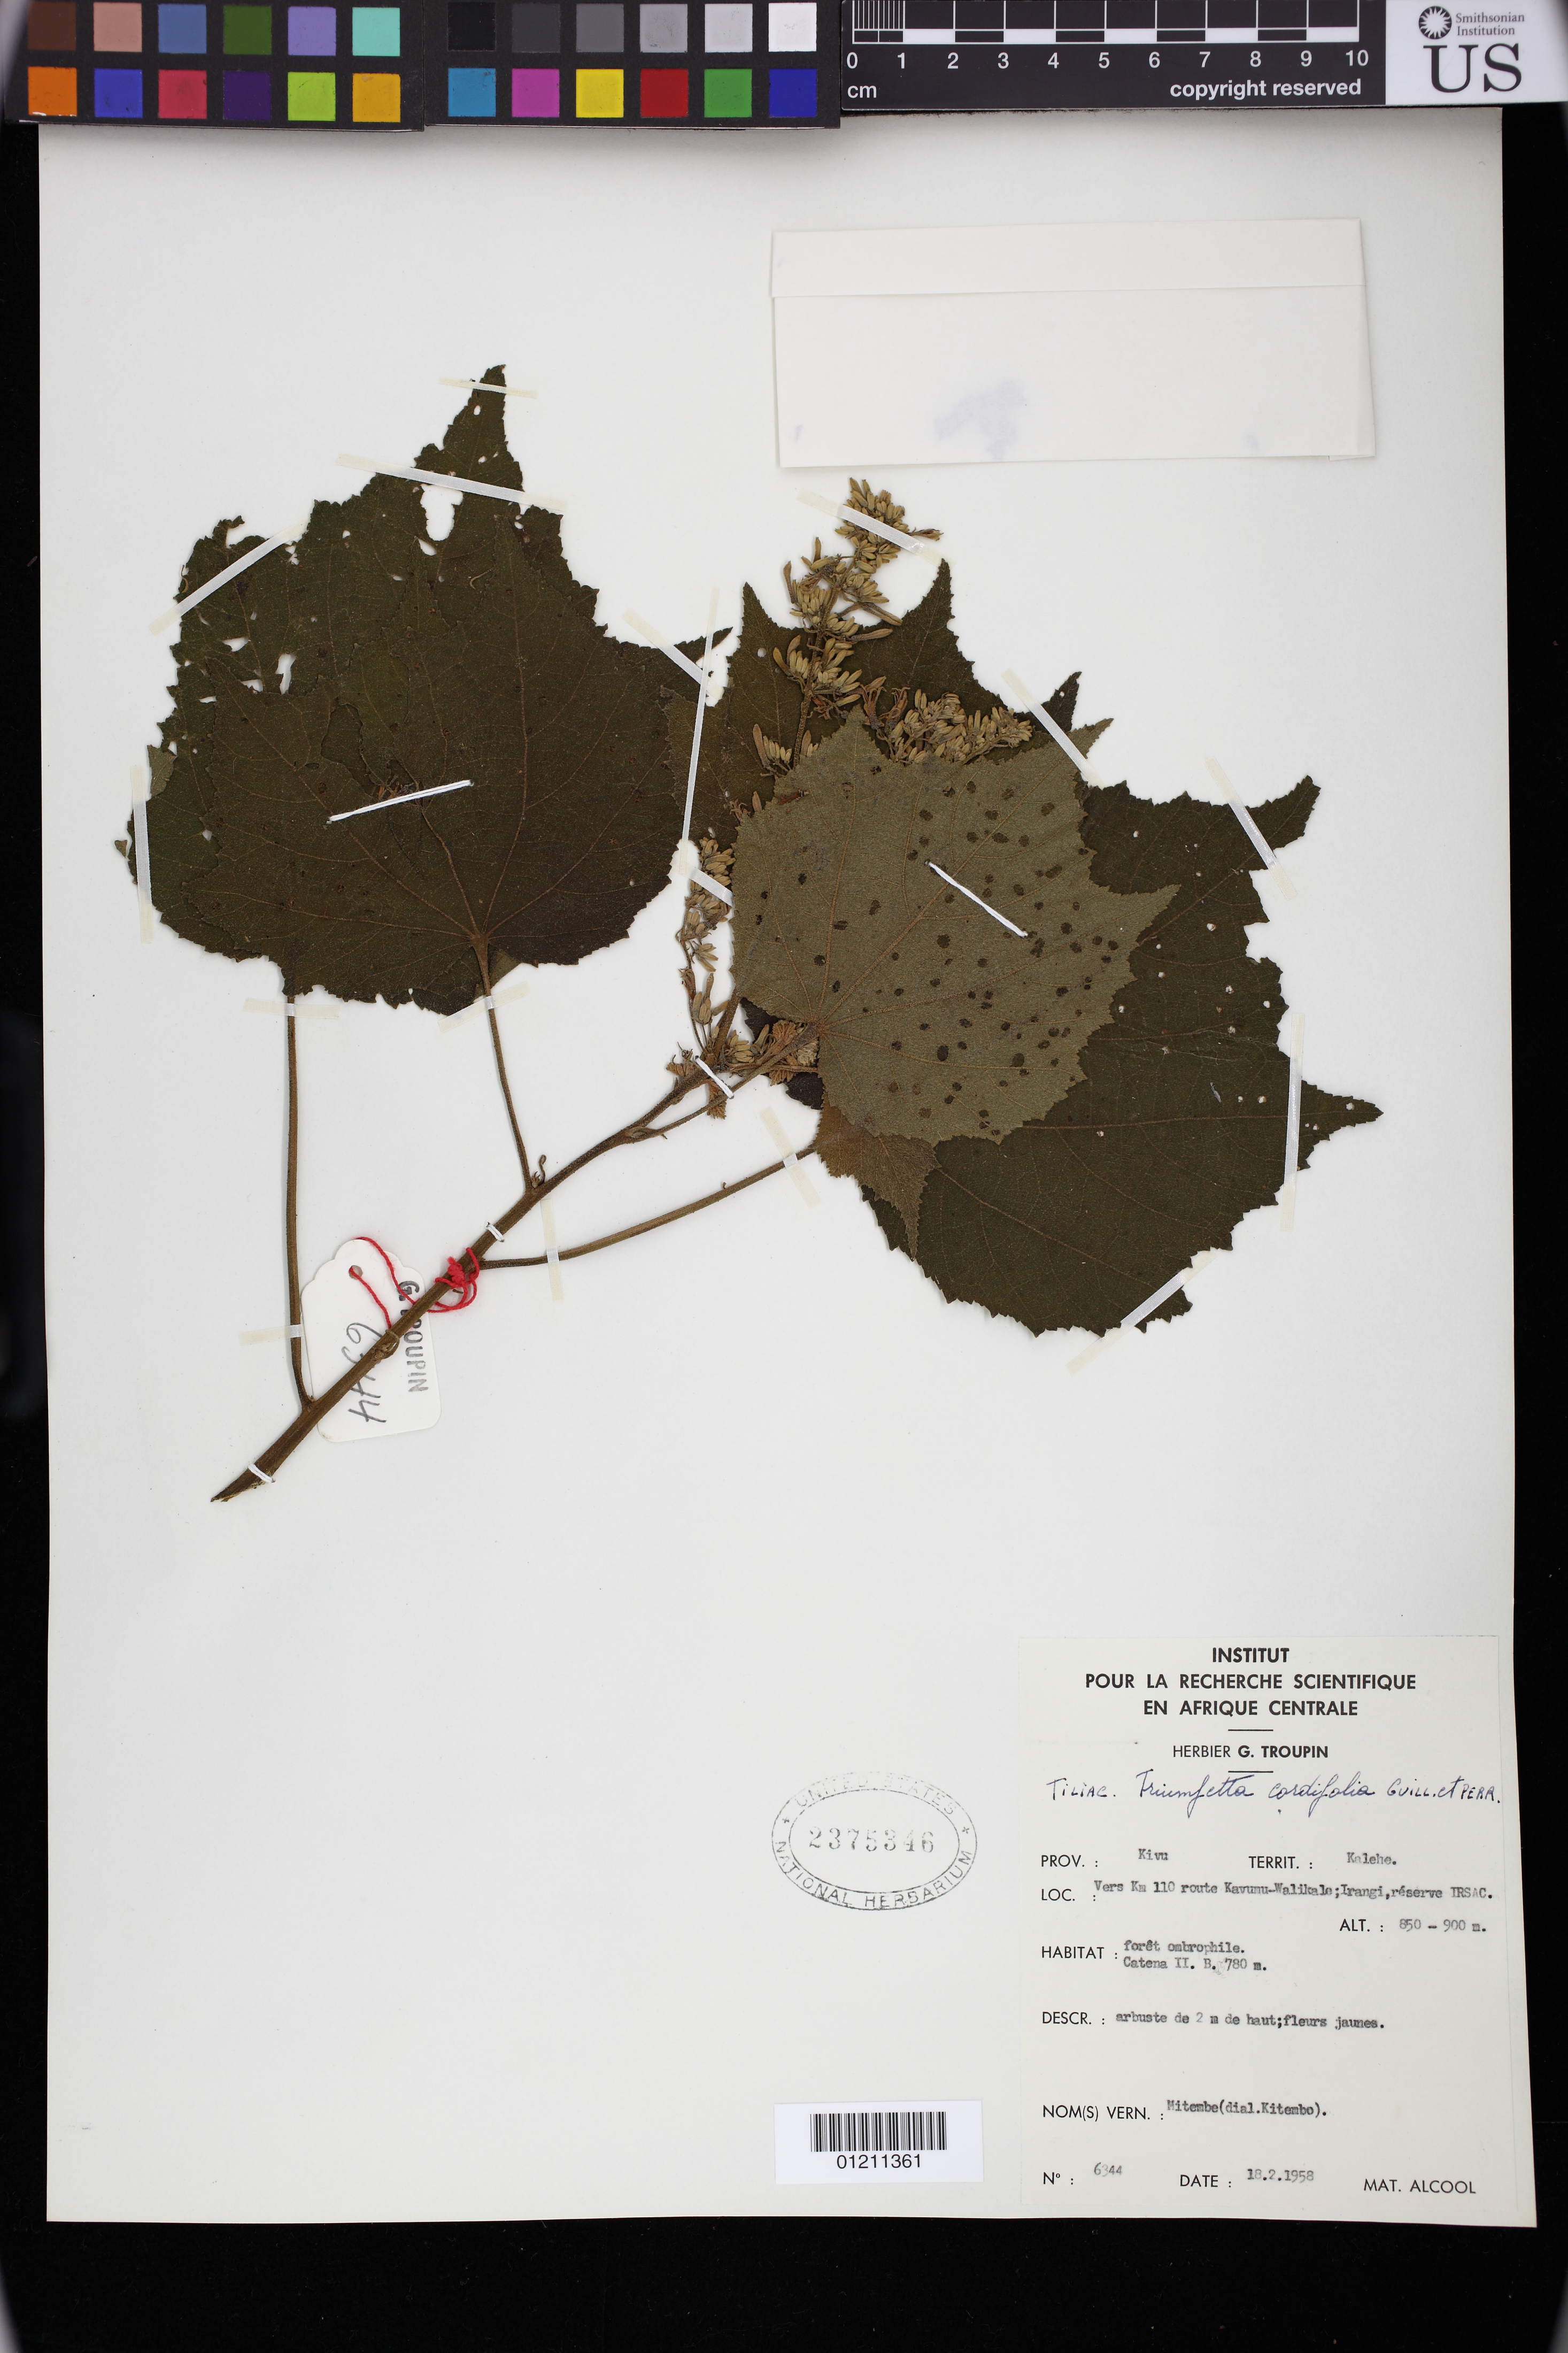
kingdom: Plantae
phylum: Tracheophyta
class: Magnoliopsida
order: Malvales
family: Malvaceae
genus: Triumfetta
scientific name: Triumfetta cordifolia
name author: A. Rich.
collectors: G. Troupin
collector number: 6344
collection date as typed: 18 Feb 1958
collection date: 1958-02-18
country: Congo, Democratic Republic of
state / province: Sud-Kivu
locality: Afrique Centrale: Prov. Kivu, Territ.: Kalehe. Loc.: Vers km 110 route Kavumu-Walikale; Irangi Reserve IRSAC.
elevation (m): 850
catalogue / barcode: US 2375346